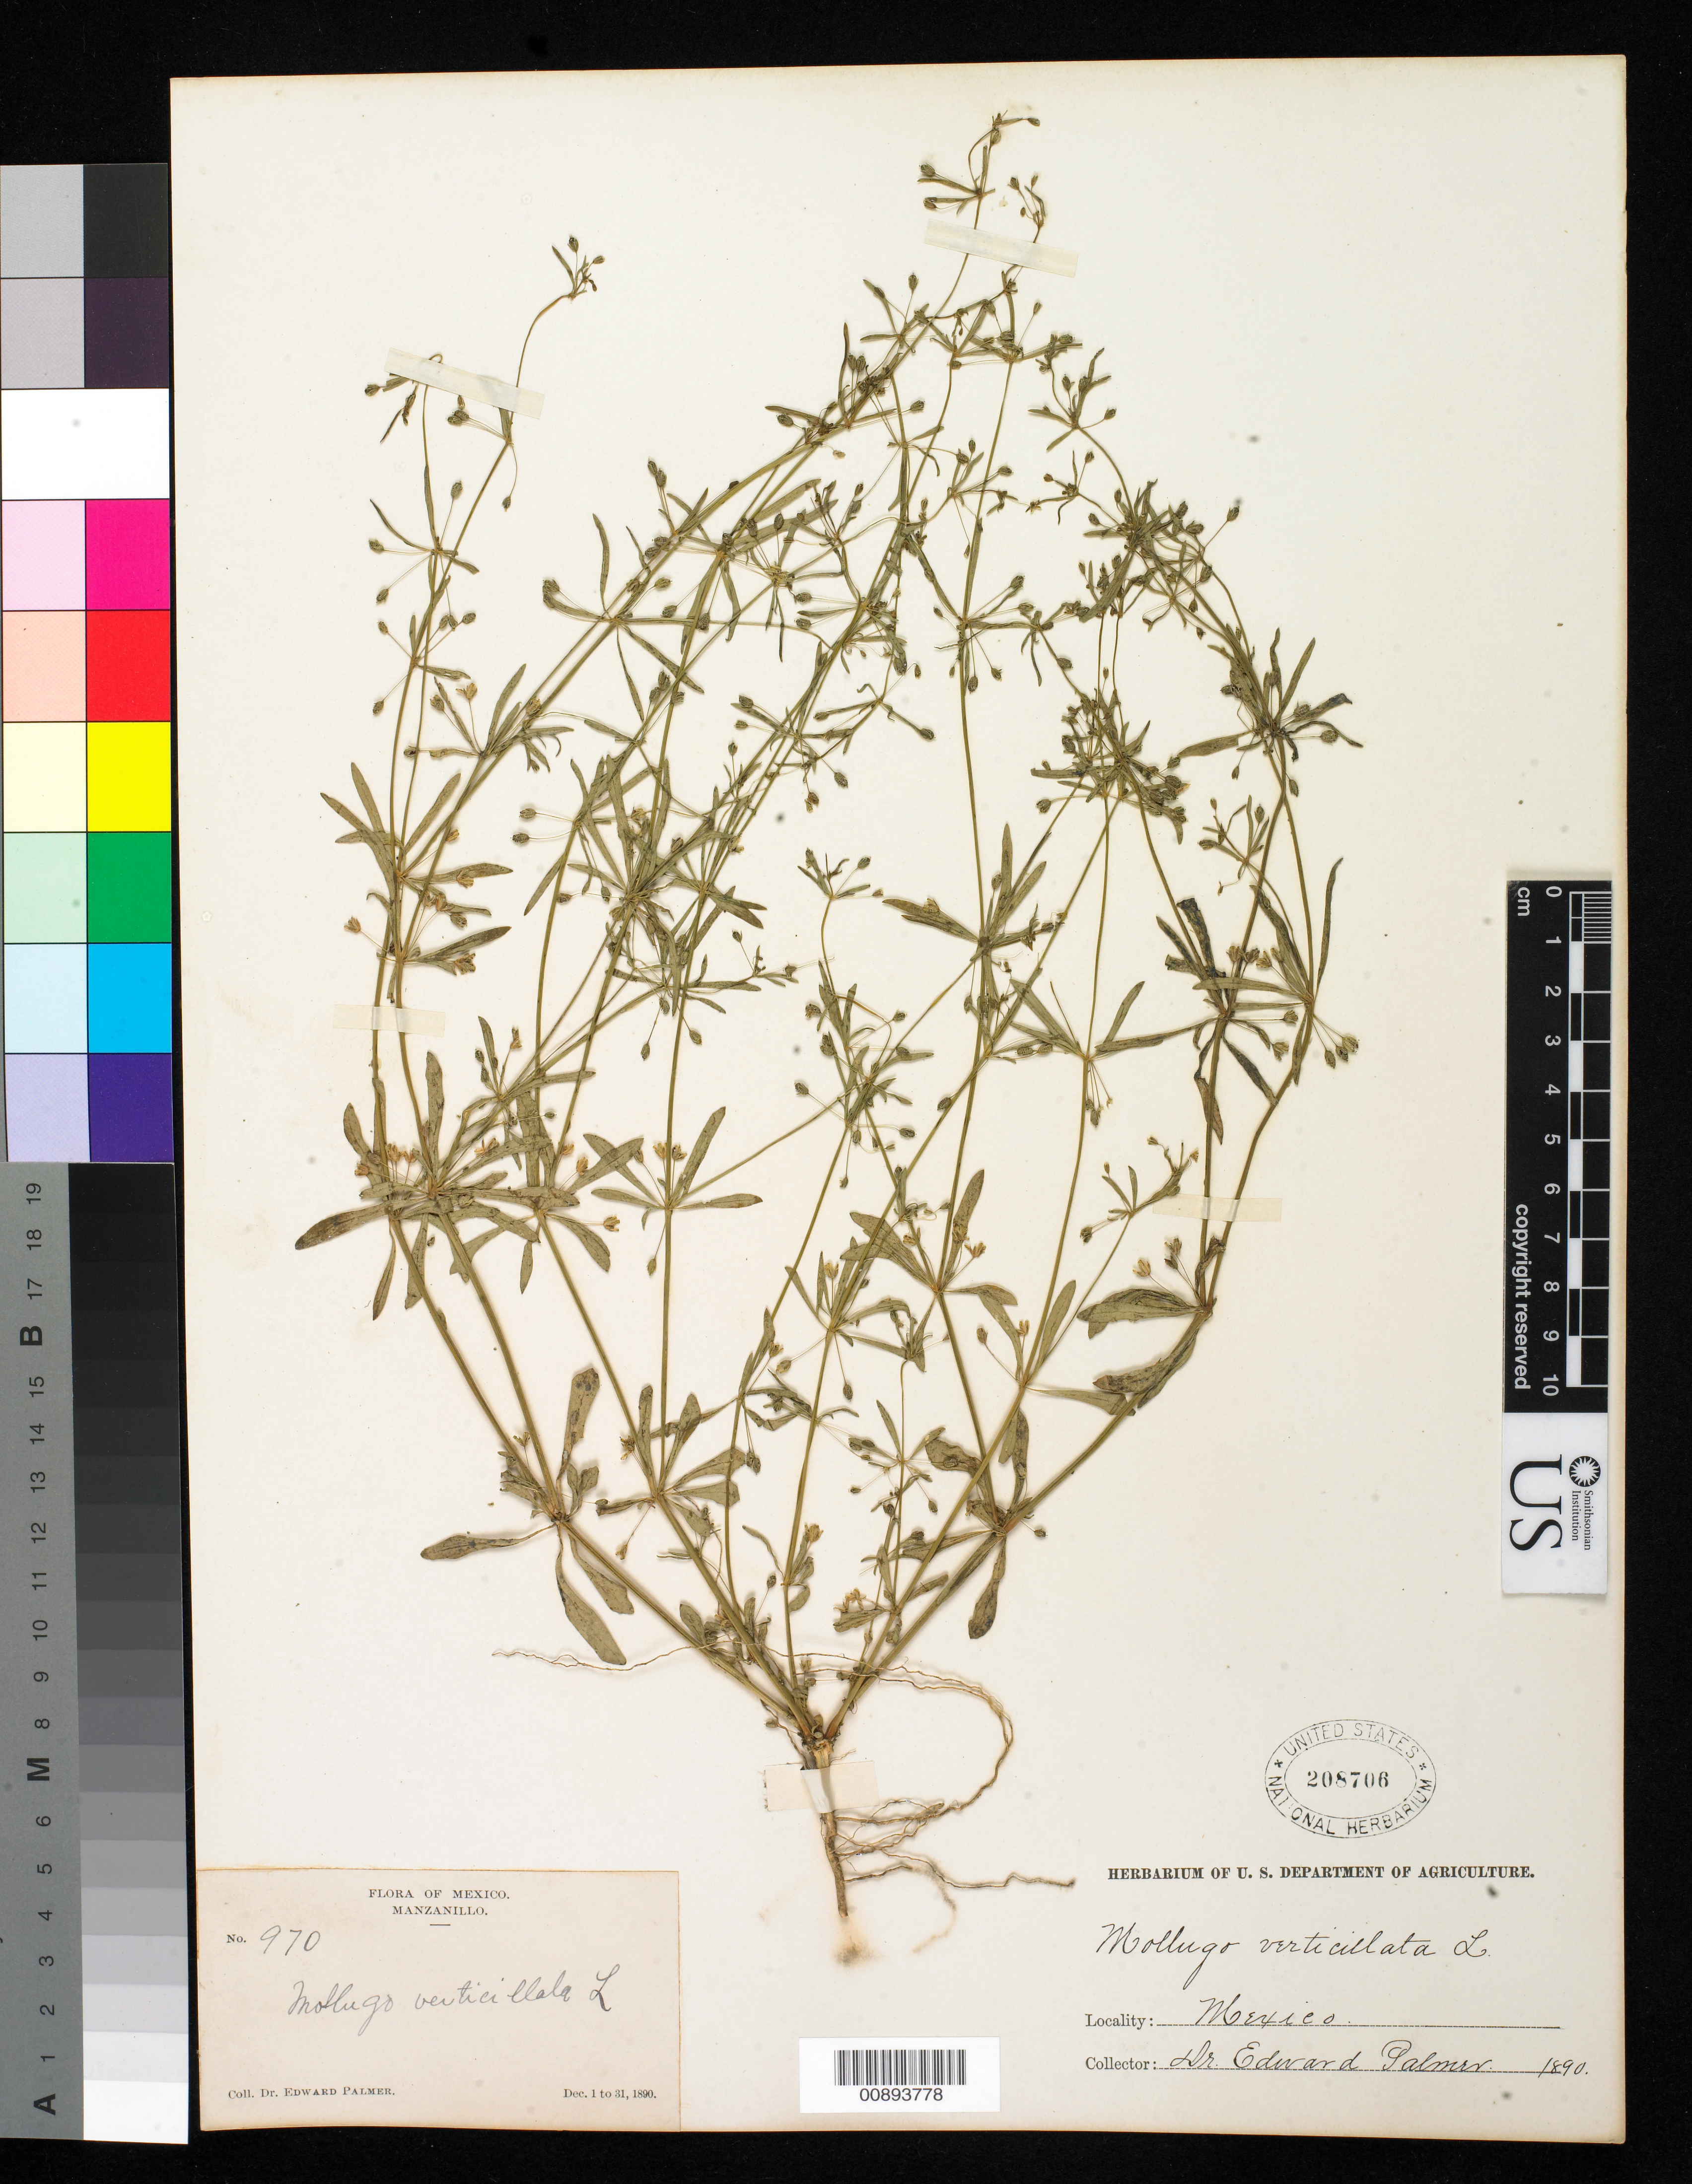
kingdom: Plantae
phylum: Tracheophyta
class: Magnoliopsida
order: Caryophyllales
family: Molluginaceae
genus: Mollugo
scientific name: Mollugo verticillata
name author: L.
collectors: E. Palmer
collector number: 970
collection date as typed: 01 Dec 1890 to 31 Dec 1890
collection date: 1890-12-01/1890-12-31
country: Mexico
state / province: Colima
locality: Manzanillo, Colima.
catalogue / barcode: US 208706